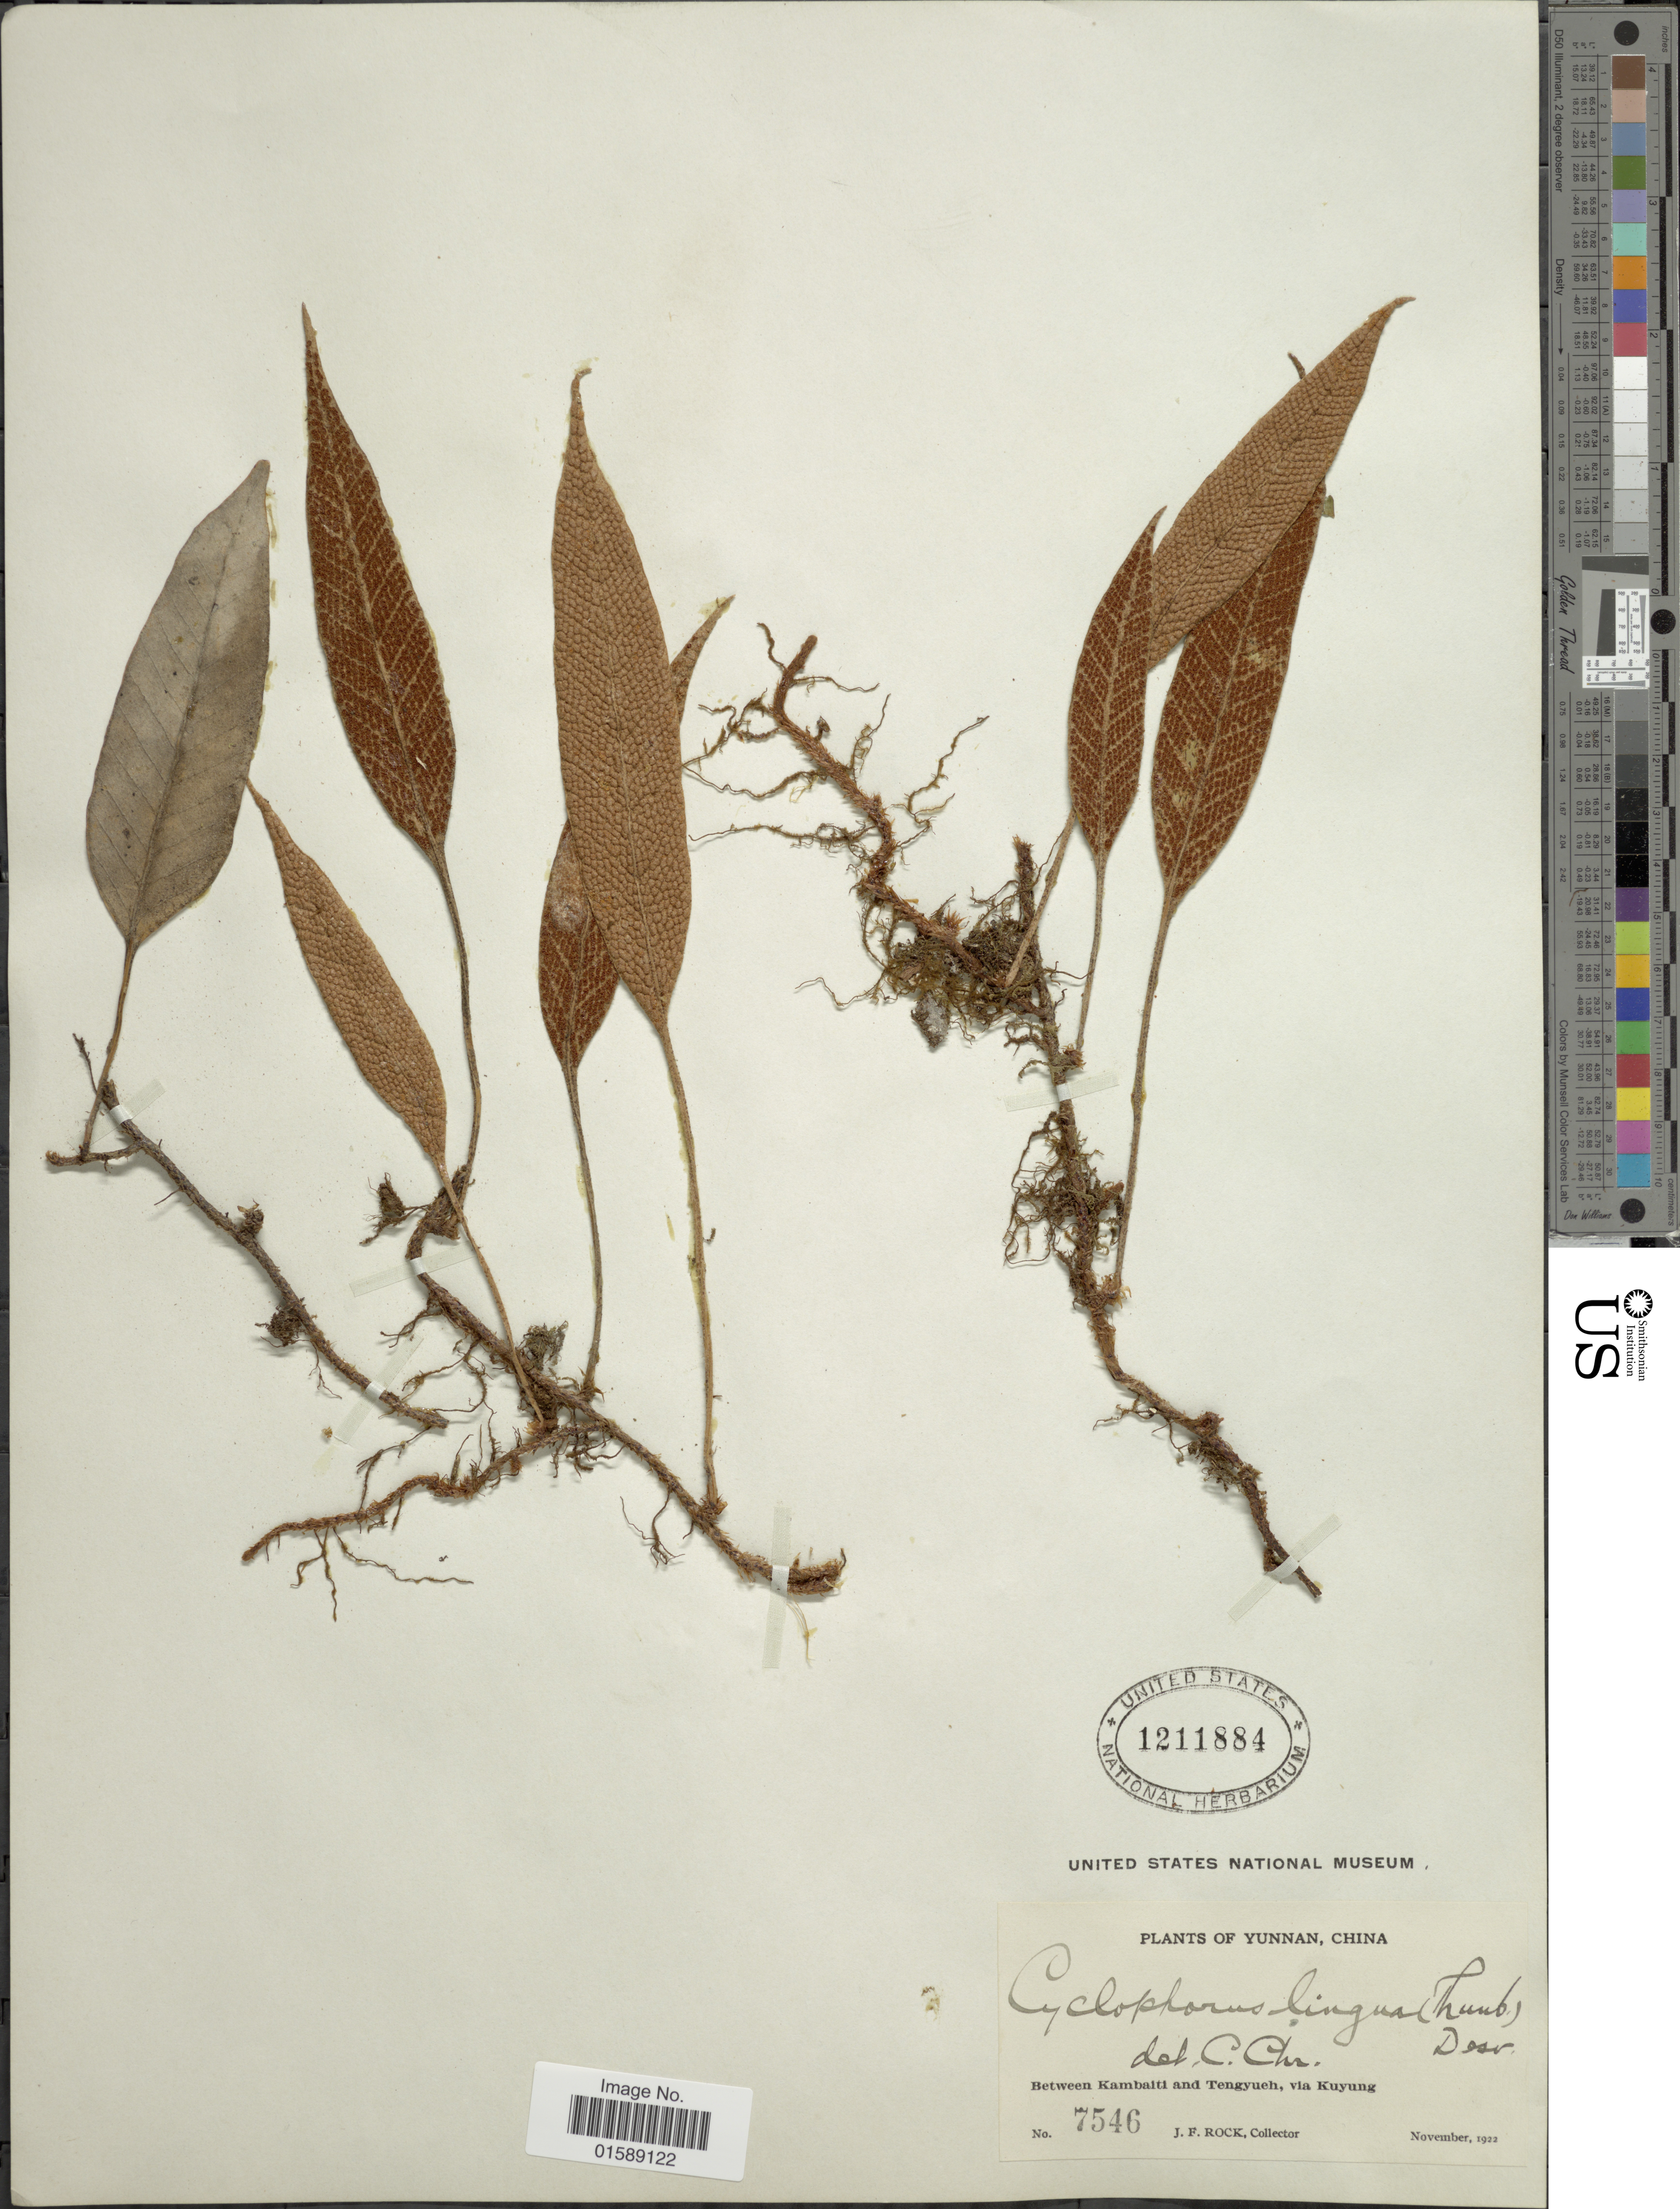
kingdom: Plantae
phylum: Tracheophyta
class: Polypodiopsida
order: Polypodiales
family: Polypodiaceae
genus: Pyrrosia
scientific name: Pyrrosia lingua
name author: (Thurb.) Farw.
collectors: J. Rock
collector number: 7546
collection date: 1922-11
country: China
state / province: Yunnan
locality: Between Kambaiti and Tengyueh, via Kuyung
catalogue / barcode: US 1211884